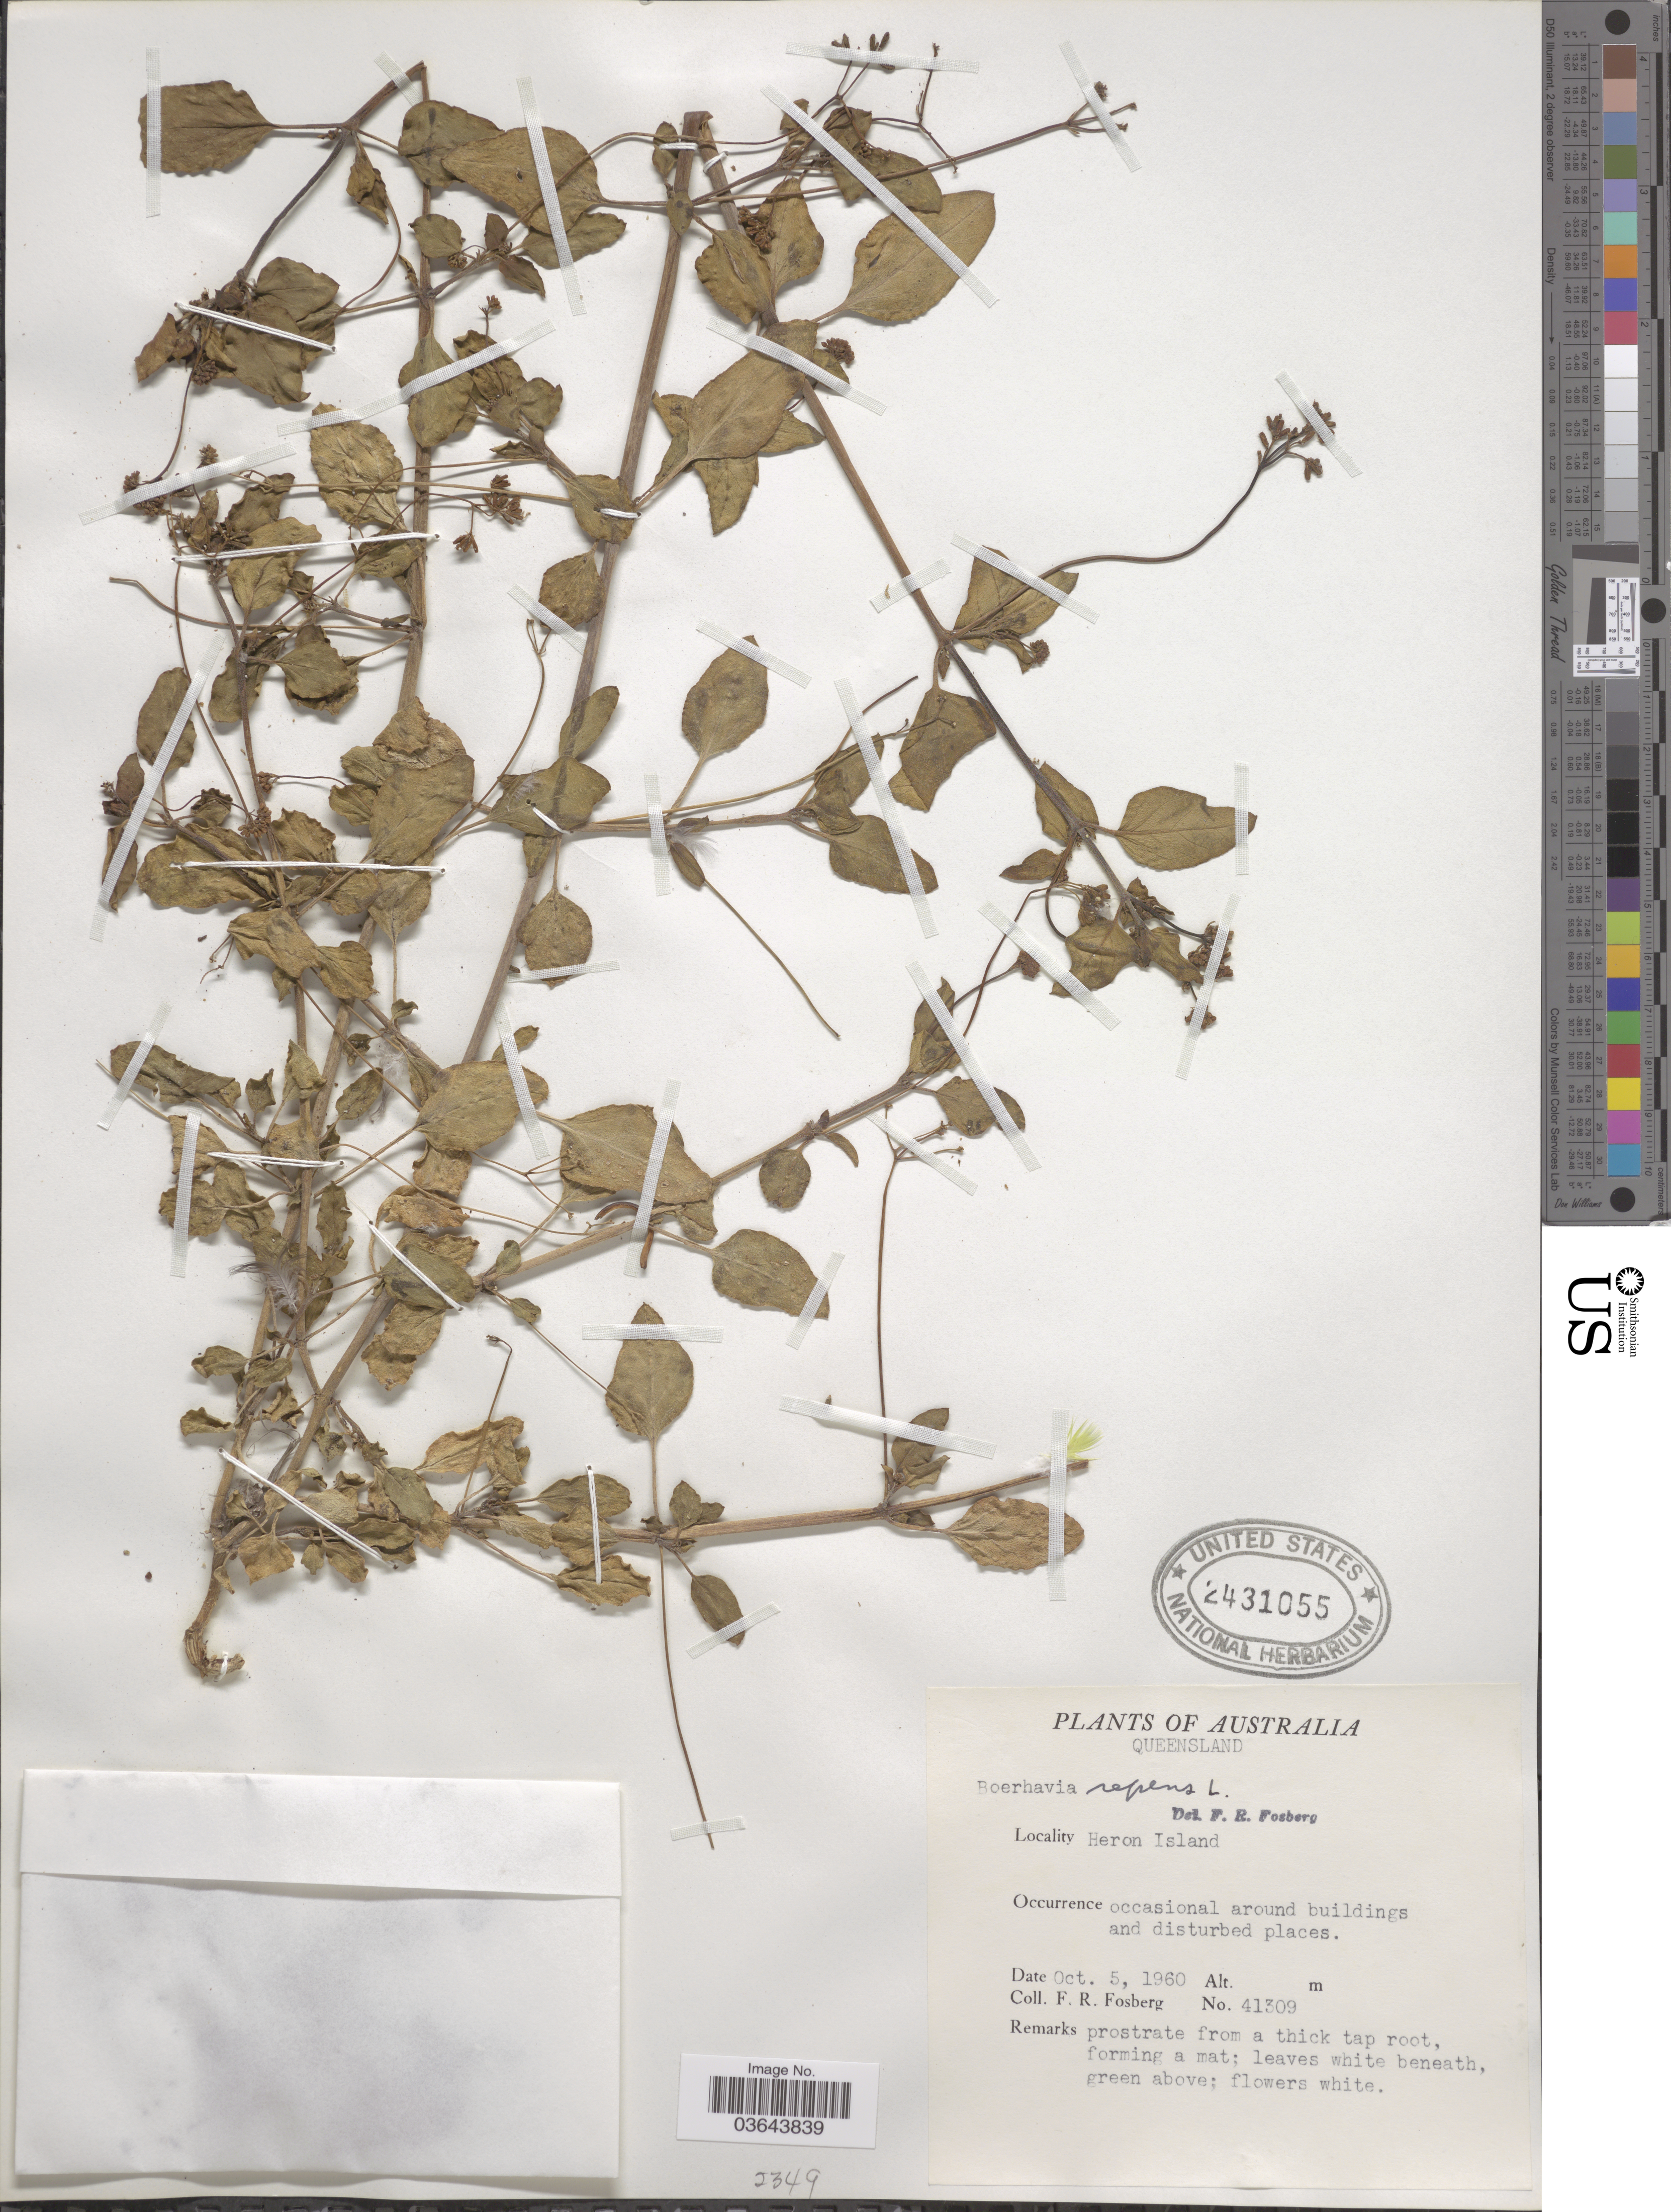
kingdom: Plantae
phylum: Tracheophyta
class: Magnoliopsida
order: Caryophyllales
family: Nyctaginaceae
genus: Boerhavia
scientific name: Boerhavia repens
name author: L.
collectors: F. R. Fosberg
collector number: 41309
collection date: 1960-10-05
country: Australia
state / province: Queensland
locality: Heron Island.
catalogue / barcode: US 2431055